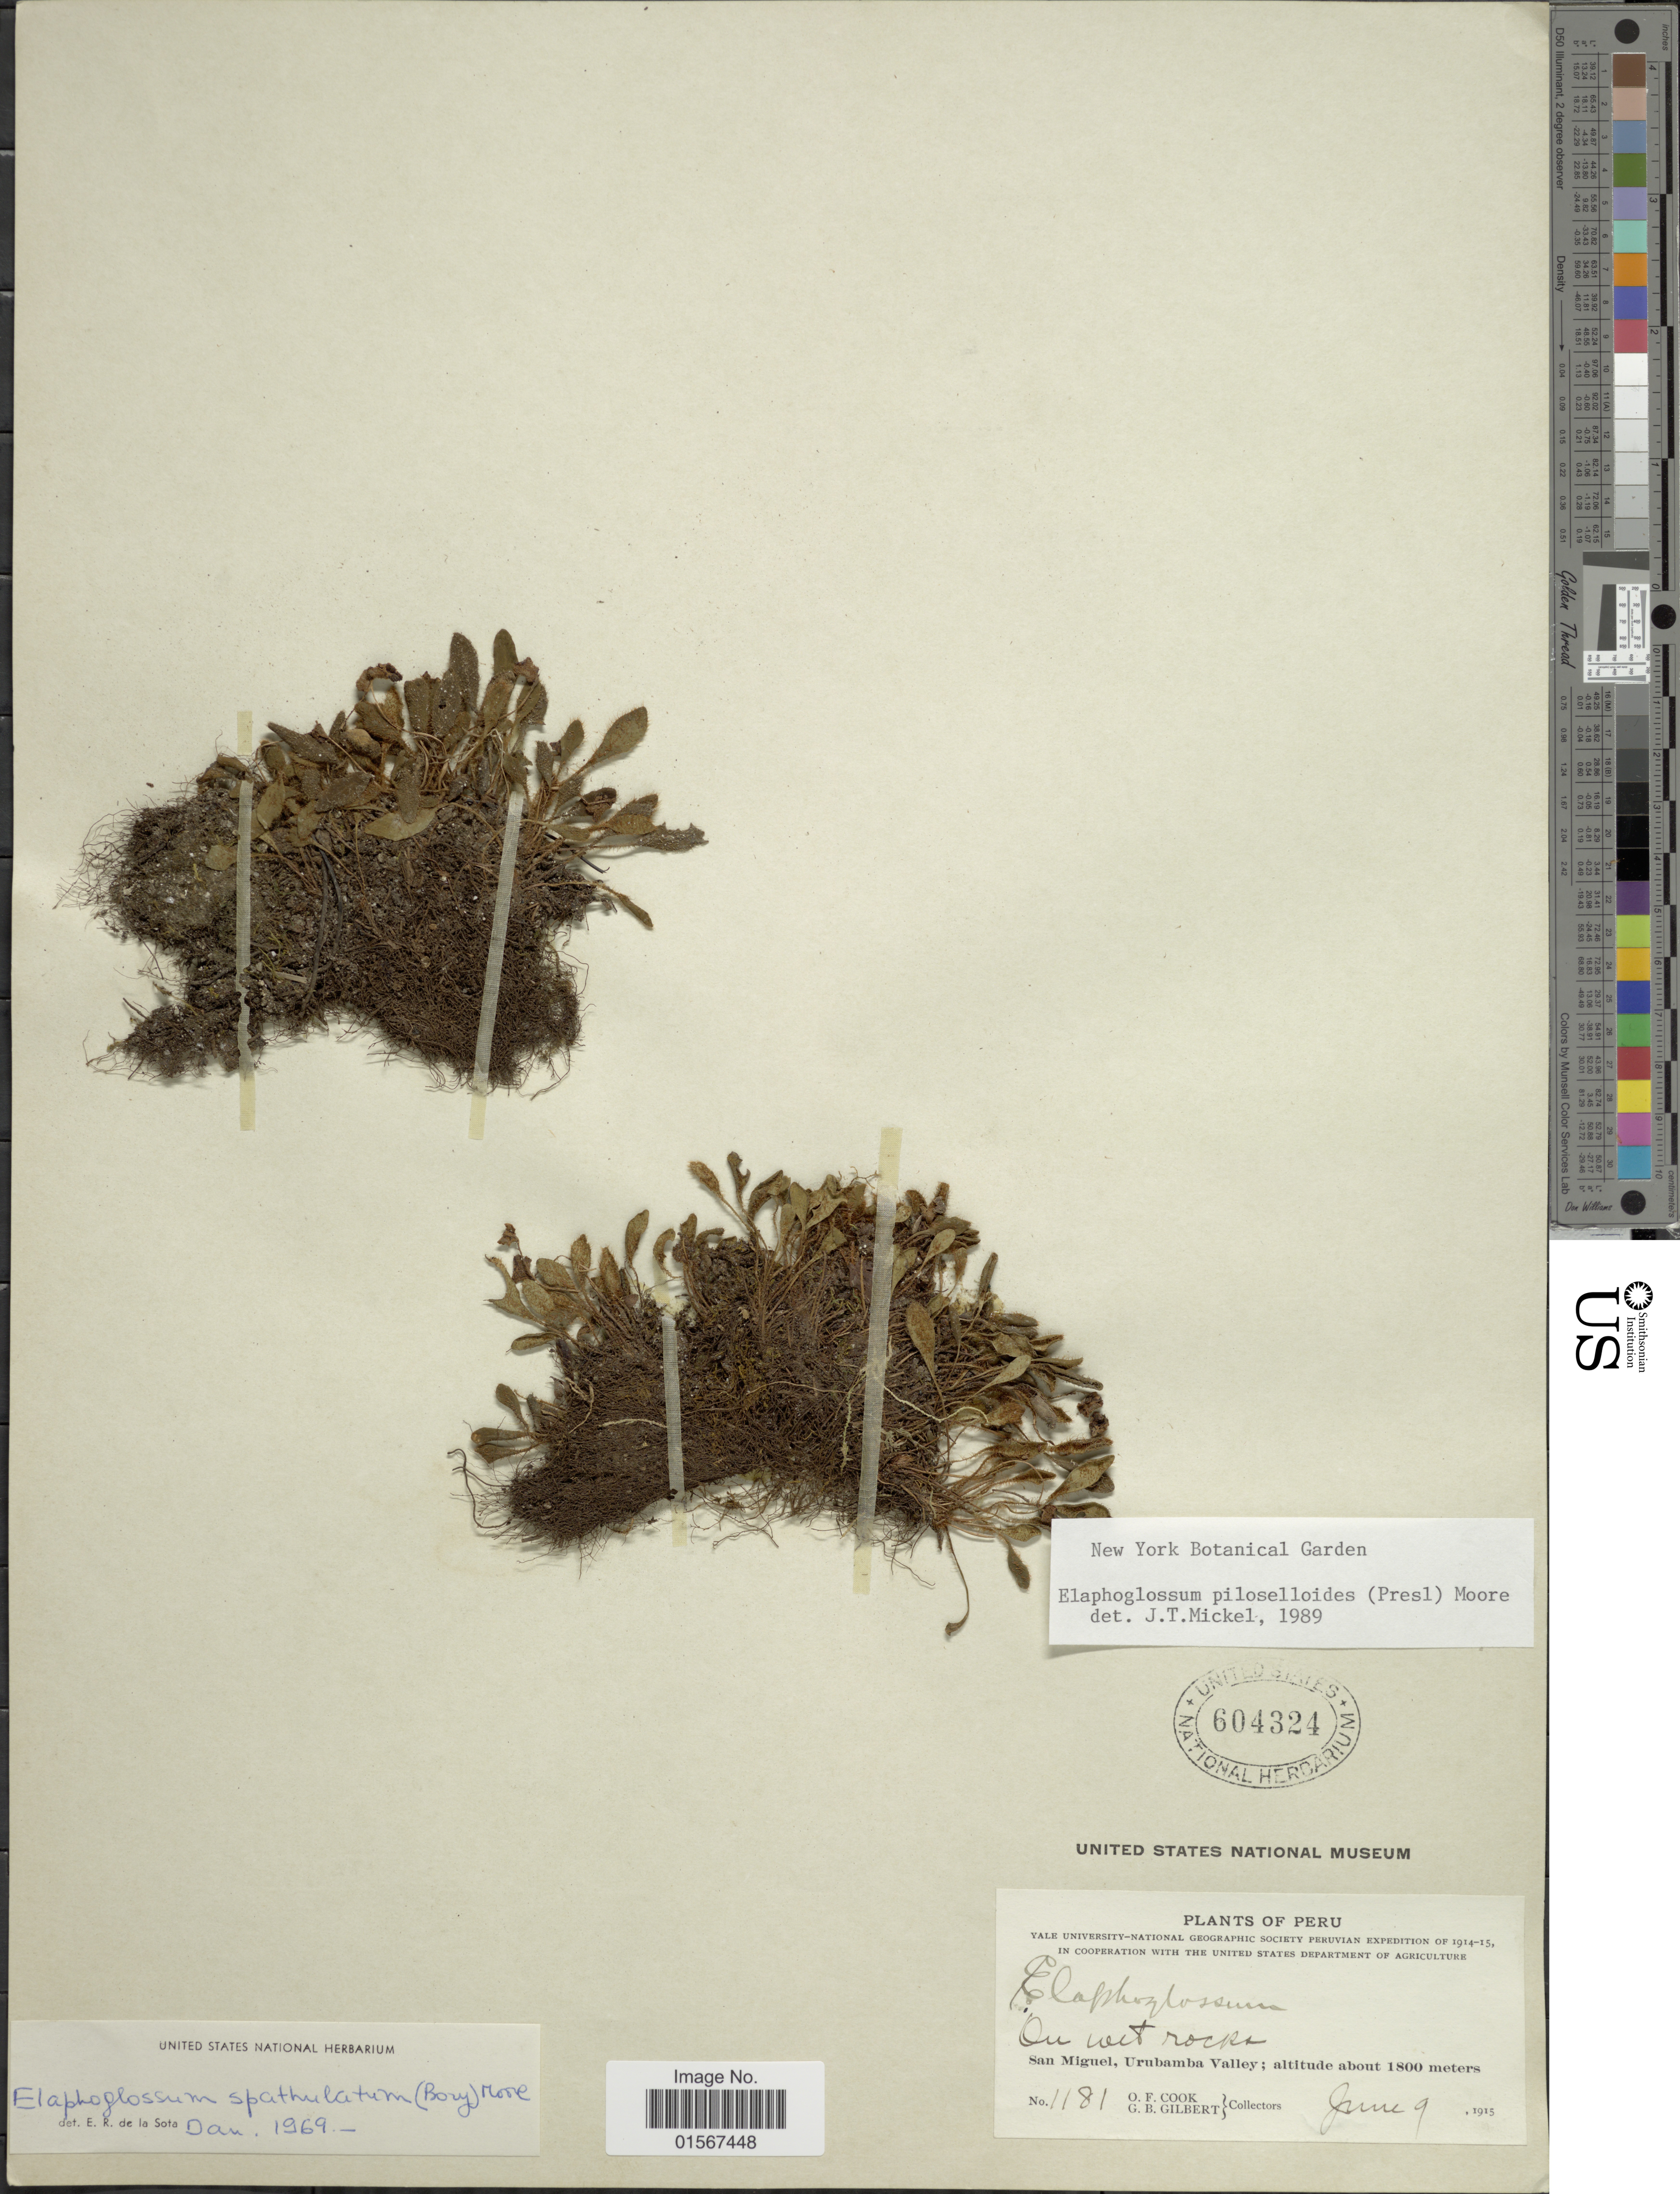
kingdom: Plantae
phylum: Tracheophyta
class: Polypodiopsida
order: Polypodiales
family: Dryopteridaceae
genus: Elaphoglossum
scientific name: Elaphoglossum piloselloides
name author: (C. Presl) T. Moore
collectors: O. F. Cook & G. B. Gilbert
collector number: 1181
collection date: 1915-06-09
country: Peru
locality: Peru, San Miguel, Urubamba Valley.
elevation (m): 1800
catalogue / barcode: US 604324